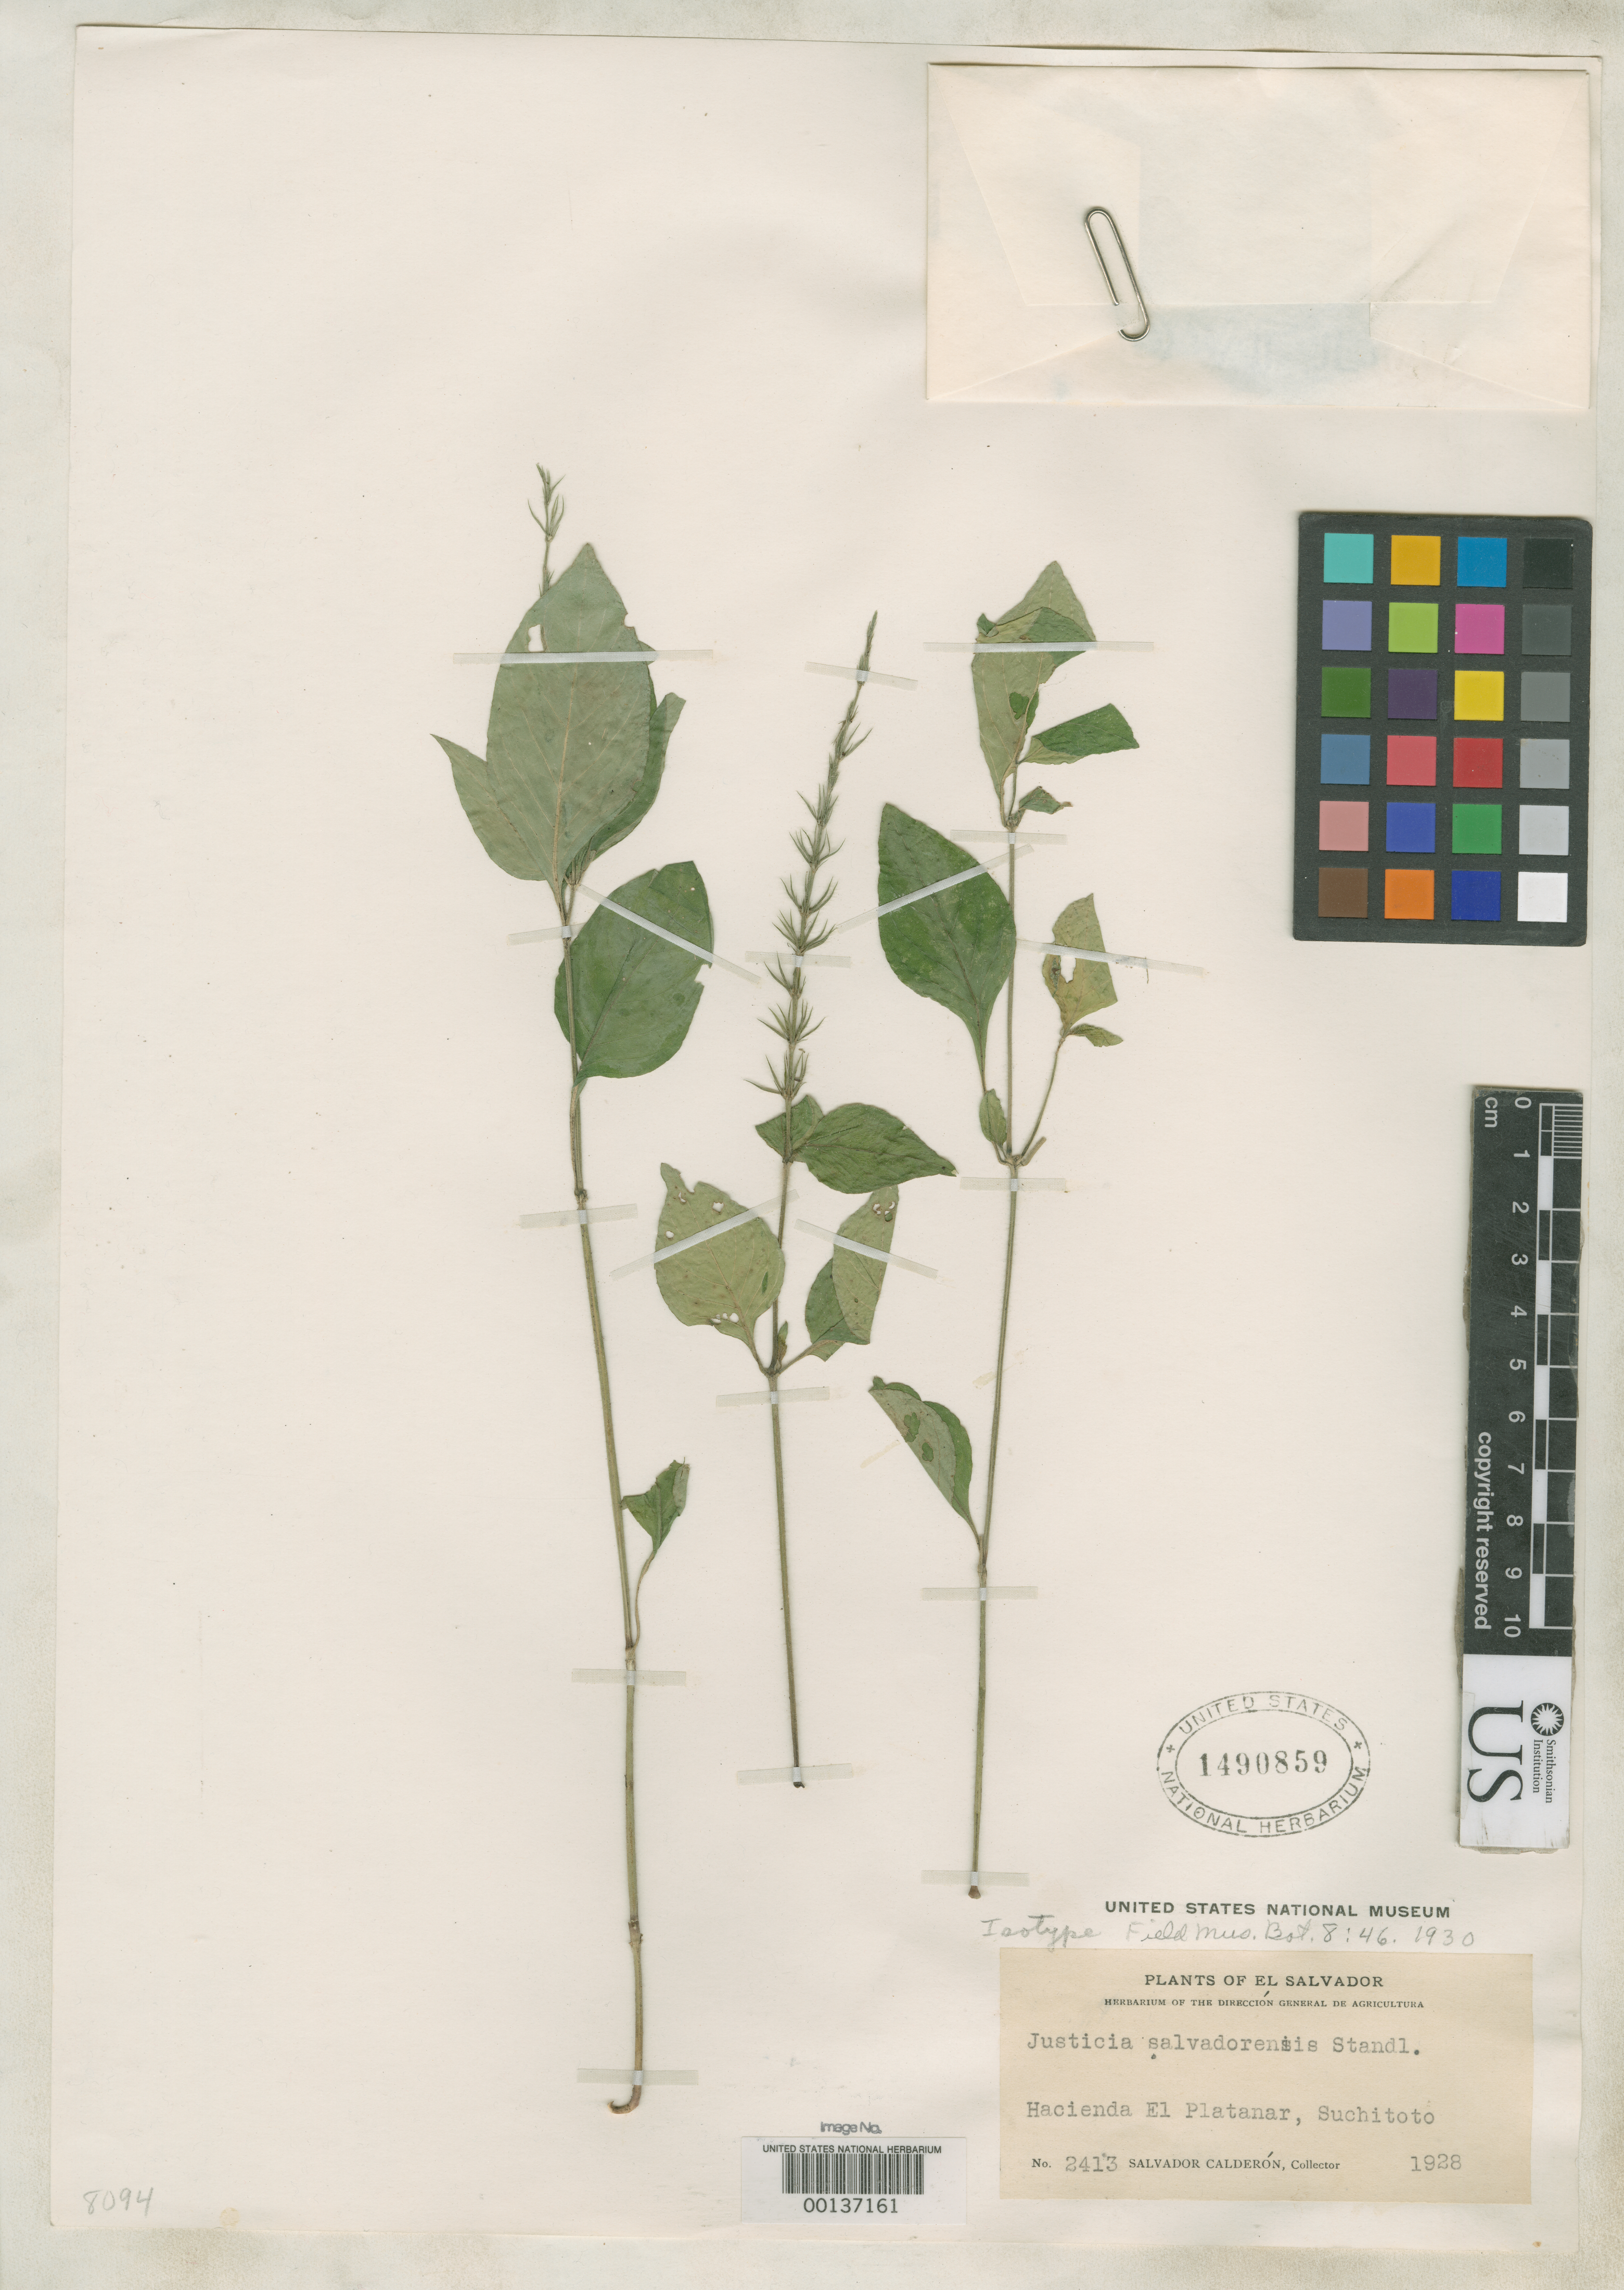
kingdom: Plantae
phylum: Tracheophyta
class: Magnoliopsida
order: Lamiales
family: Acanthaceae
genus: Justicia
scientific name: Justicia salvadorensis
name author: Standl.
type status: Isotype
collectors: S. Calderón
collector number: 2413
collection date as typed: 1928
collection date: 1928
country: El Salvador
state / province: Cuscatlán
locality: Hacienda El Plantanar, Suchitoto.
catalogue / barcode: US 1490859